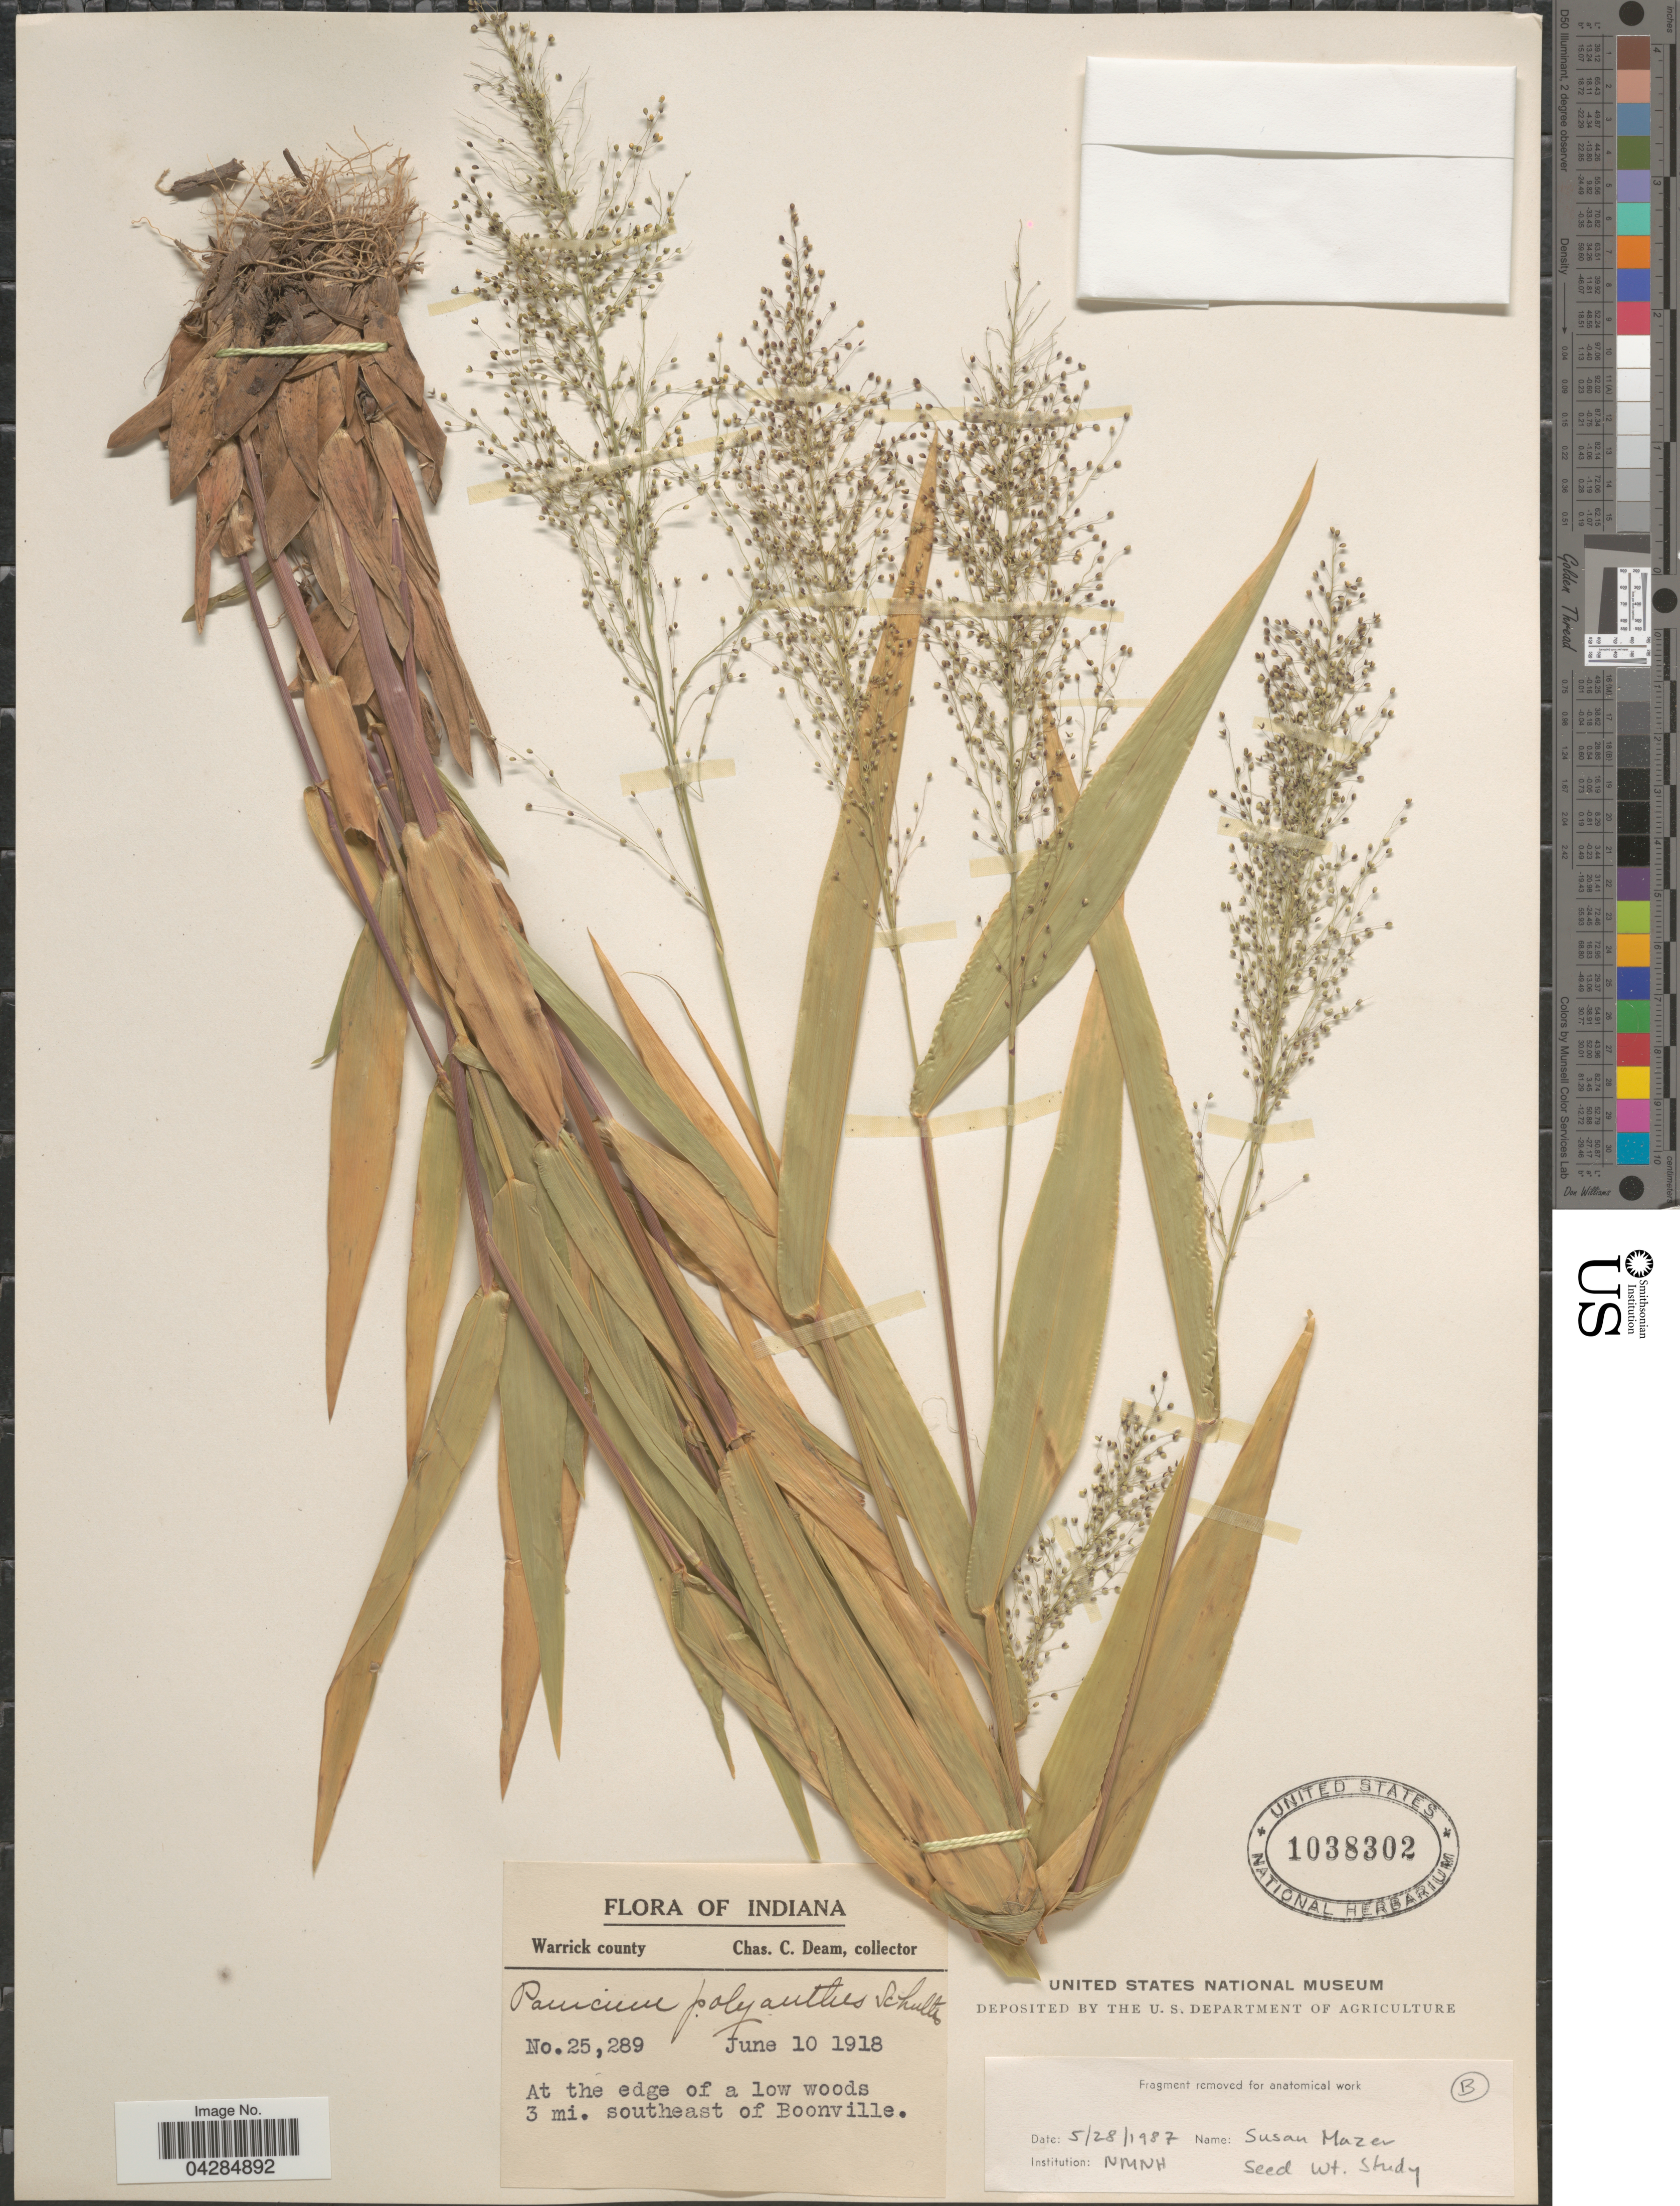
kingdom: Plantae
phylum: Tracheophyta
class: Liliopsida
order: Poales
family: Poaceae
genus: Dichanthelium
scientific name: Dichanthelium polyanthes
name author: (Schult.) Mohlenbr.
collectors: C. C. Deam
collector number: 25289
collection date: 1918-06-10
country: United States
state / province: Indiana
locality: Warrick county. 3 mi. southeast of Boonville.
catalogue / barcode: US 1038302